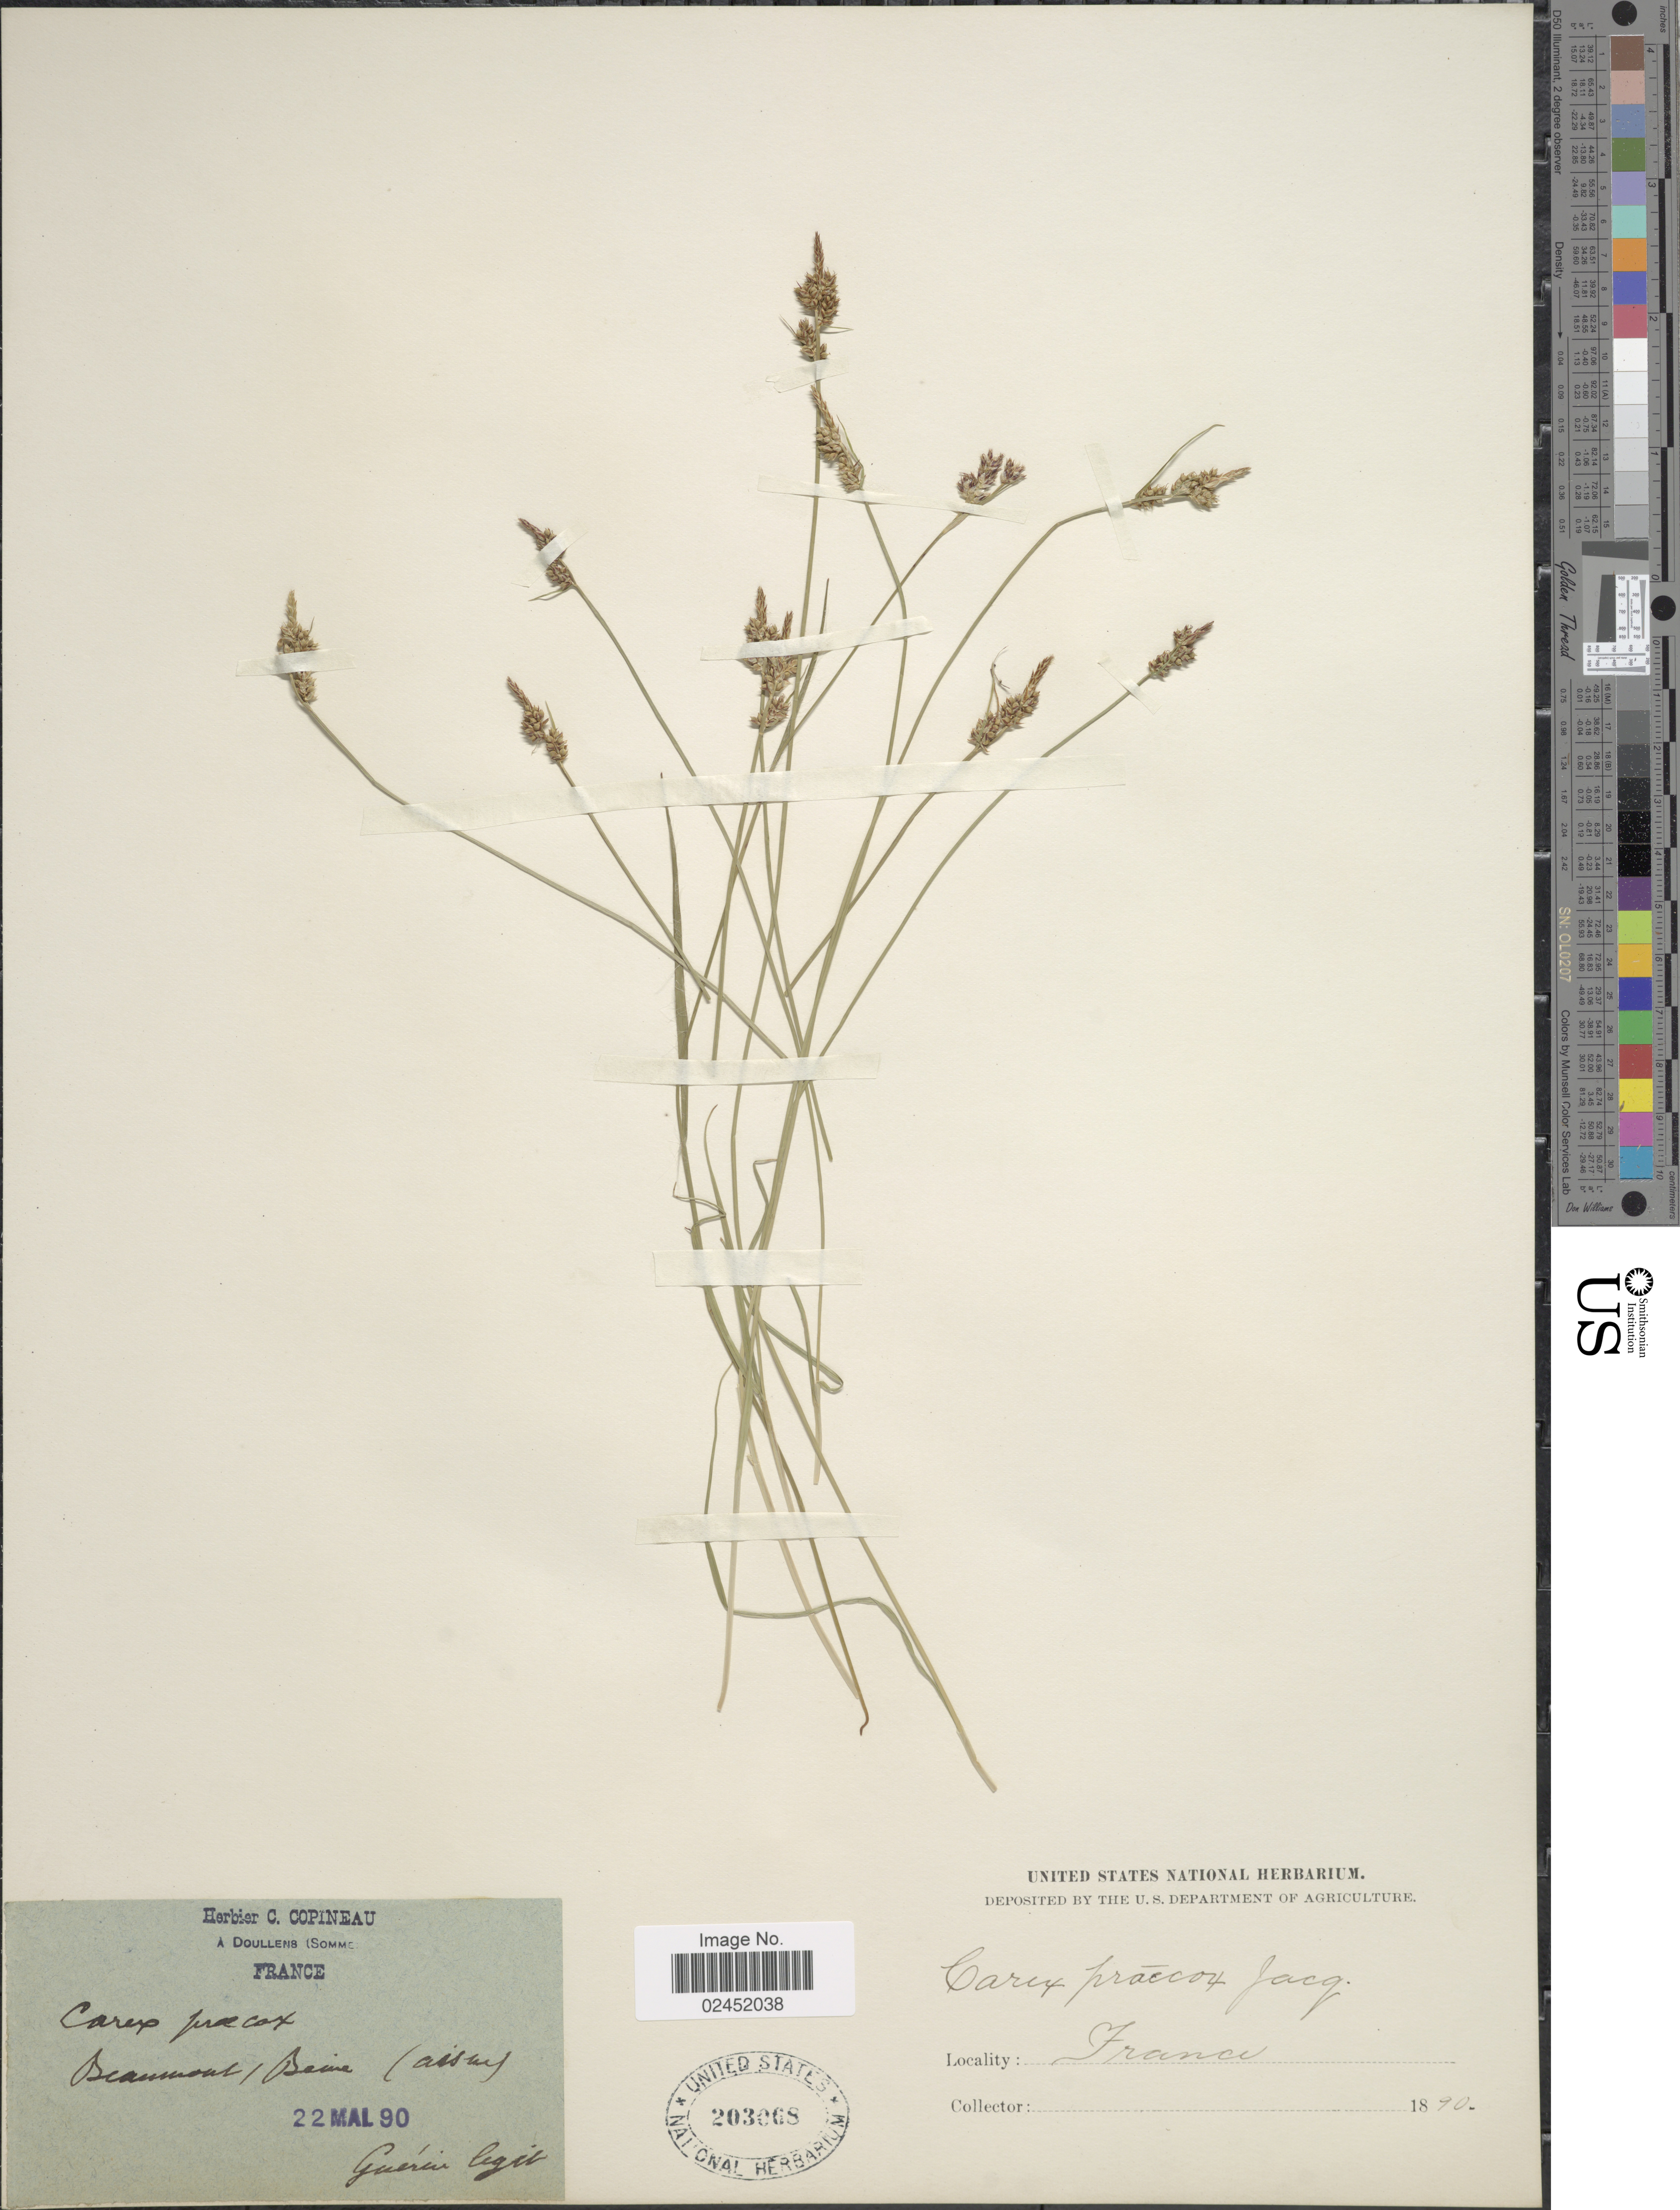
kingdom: Plantae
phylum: Tracheophyta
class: Liliopsida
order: Poales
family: Cyperaceae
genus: Carex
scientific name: Carex praecox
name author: Schreb.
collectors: J. B. Guérin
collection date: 1890-05-22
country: France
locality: Beaumont, Baine (Aisne)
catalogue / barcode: US 203068